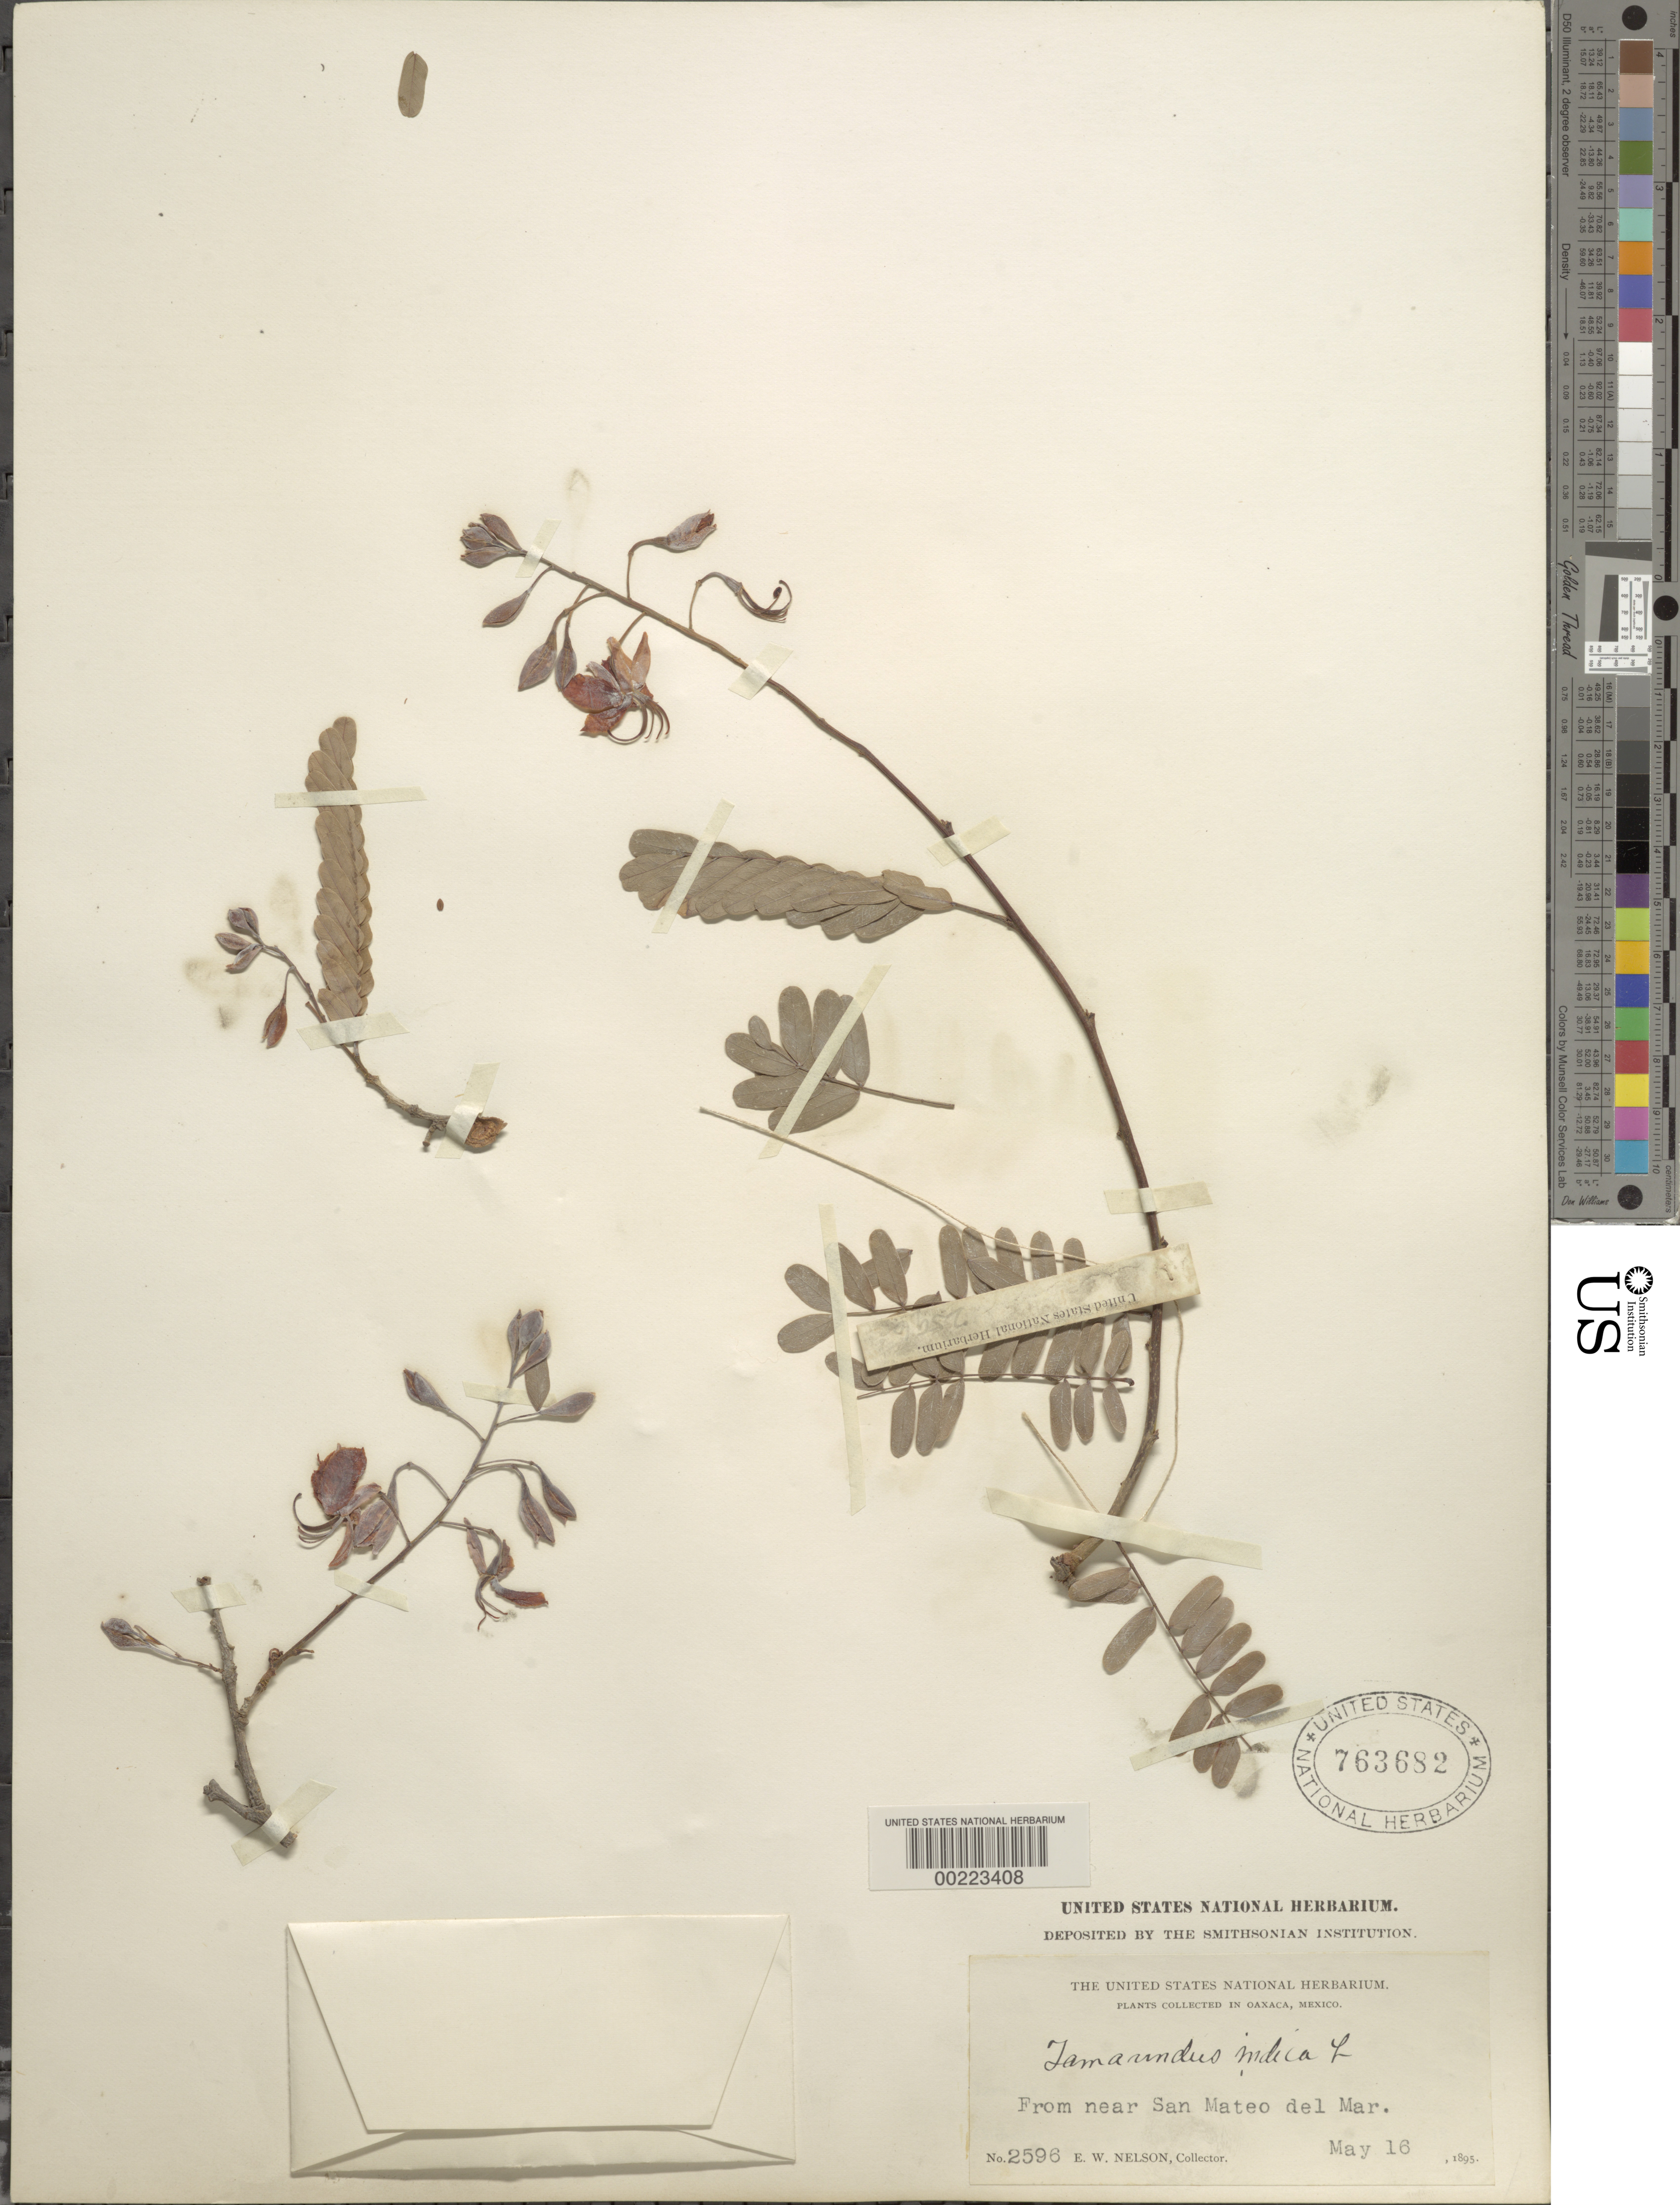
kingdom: Plantae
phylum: Tracheophyta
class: Magnoliopsida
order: Fabales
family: Fabaceae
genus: Tamarindus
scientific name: Tamarindus indica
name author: L.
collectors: E. W. Nelson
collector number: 2596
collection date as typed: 16 May 1895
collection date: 1895-05-16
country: Mexico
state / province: Oaxaca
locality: Near san mateo del mar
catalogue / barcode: US 763682